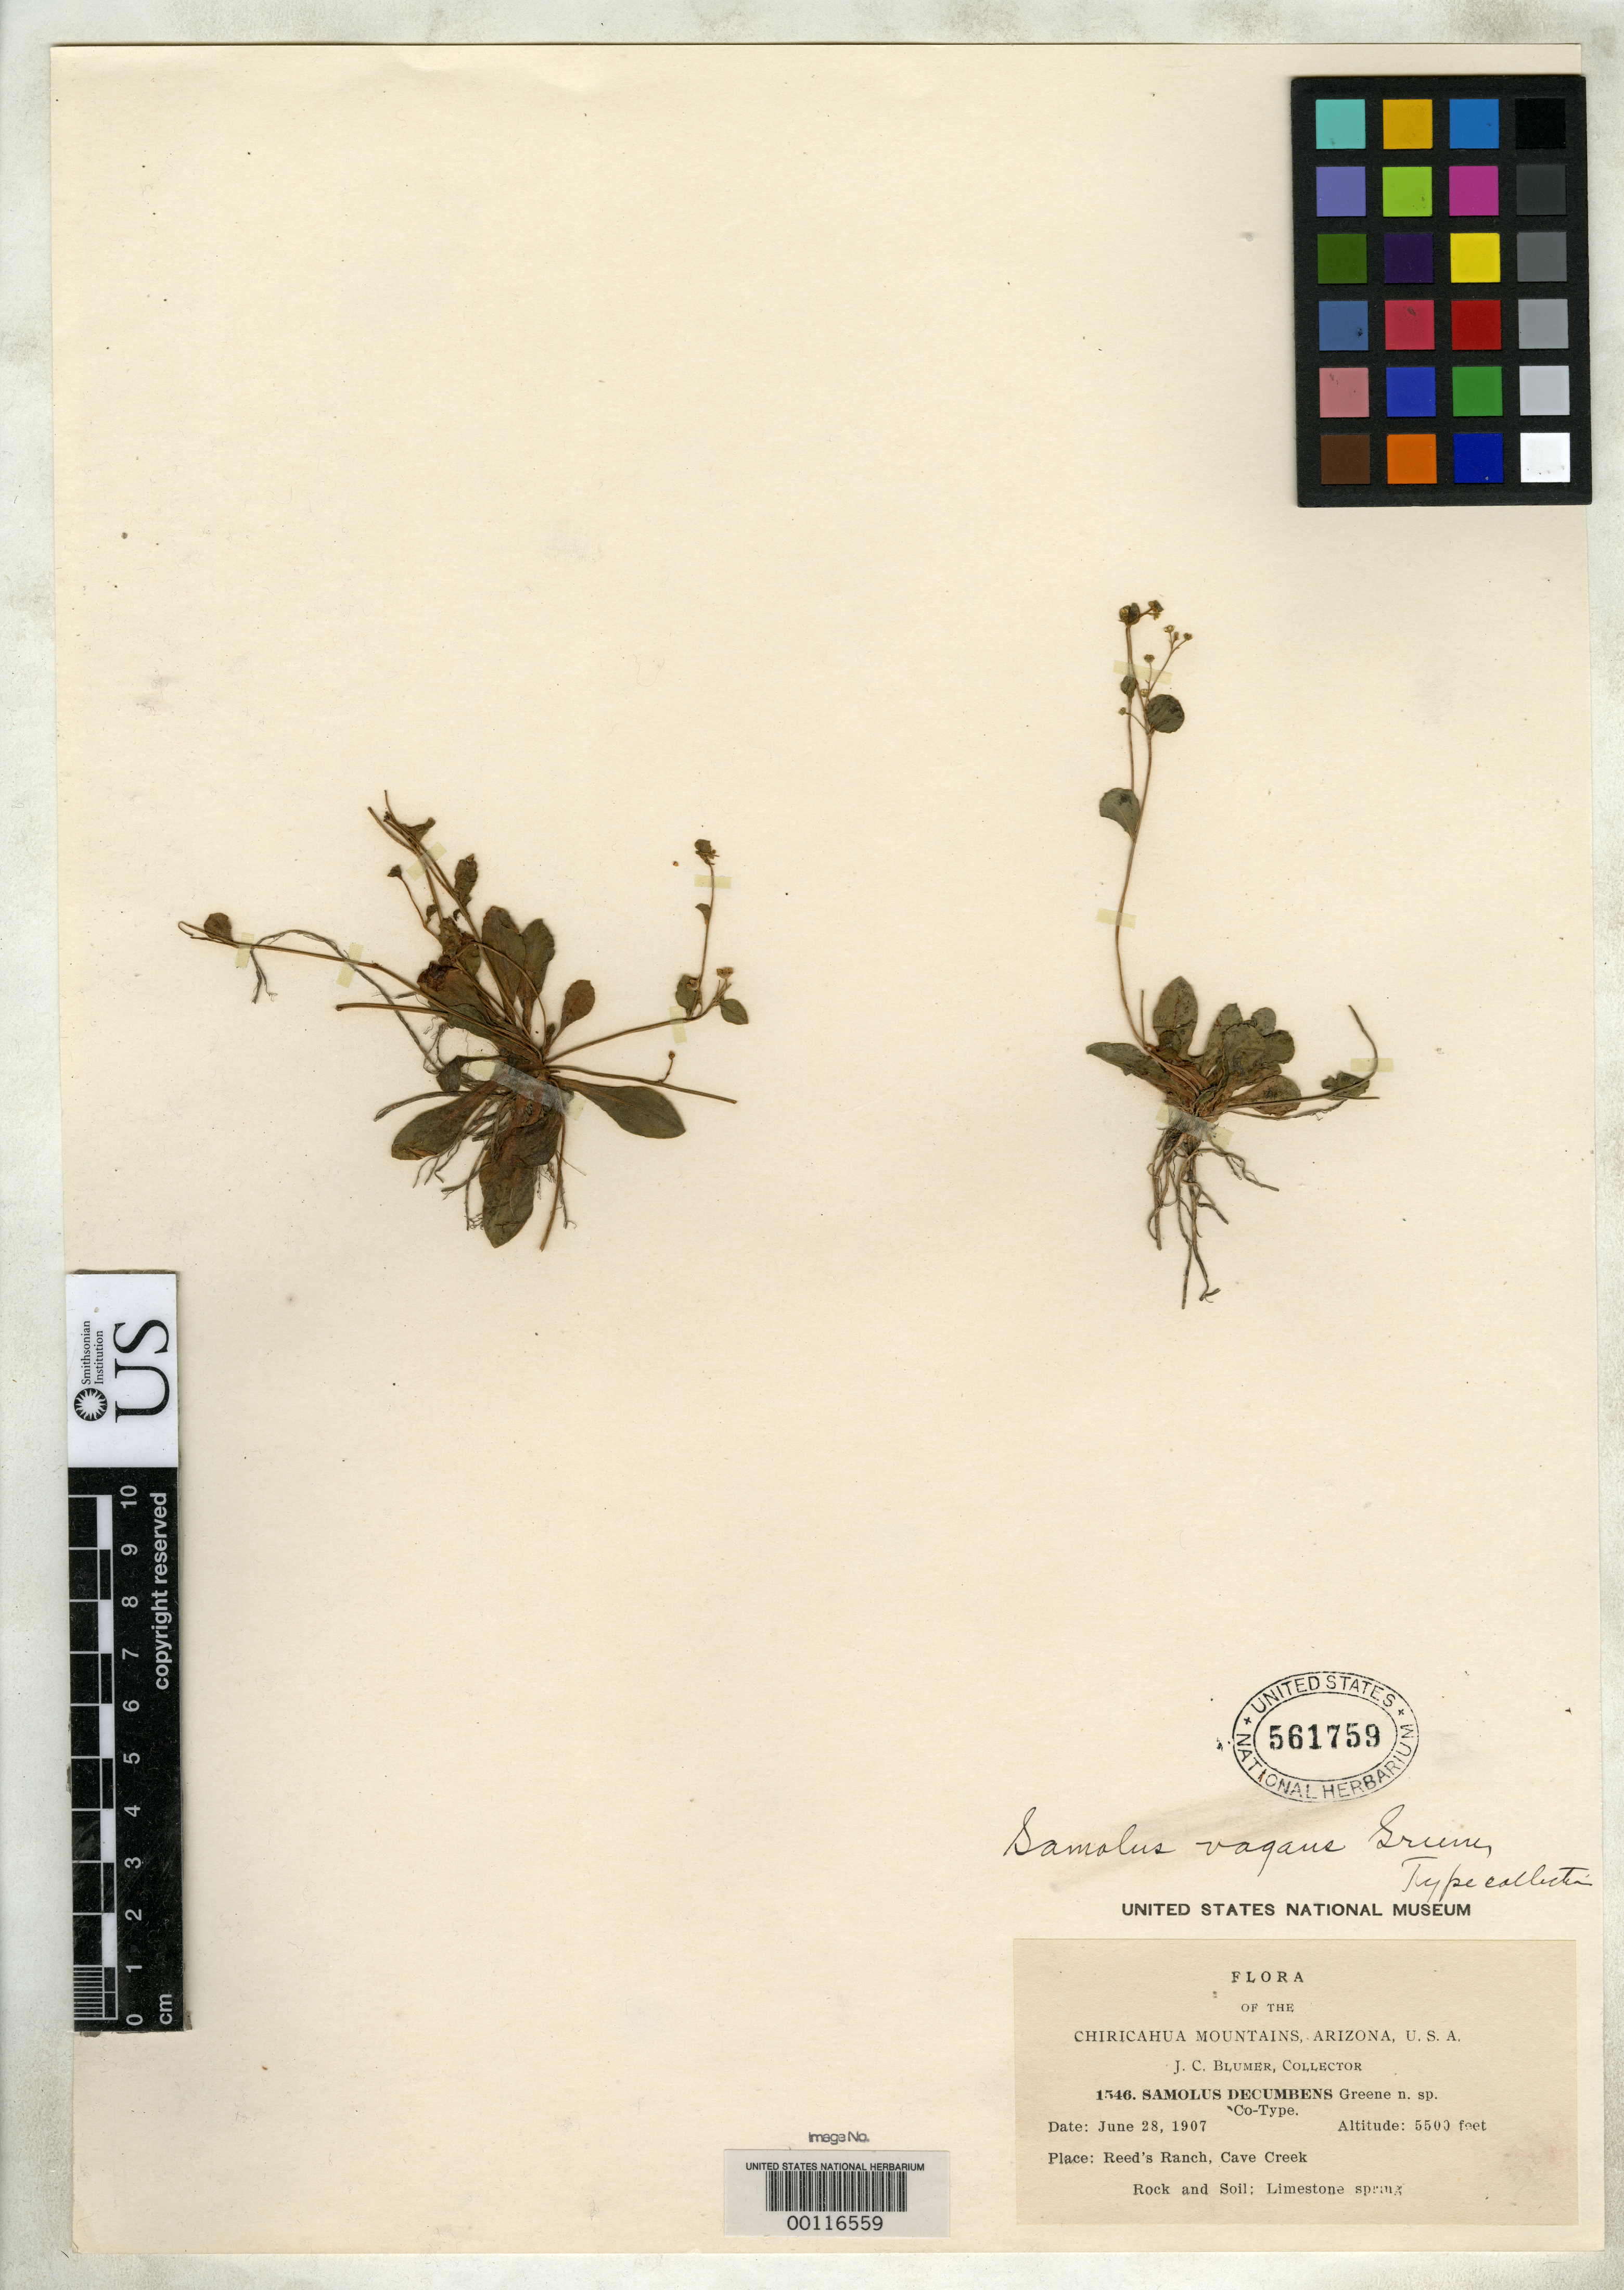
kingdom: Plantae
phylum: Tracheophyta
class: Magnoliopsida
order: Ericales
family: Primulaceae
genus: Samolus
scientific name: Samolus vagans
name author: Greene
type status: Type Fragment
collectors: J. C. Blumer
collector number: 1546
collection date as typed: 28 Jun 1907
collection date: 1907-06-28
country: United States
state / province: Arizona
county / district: Cochise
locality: Chiricahua Mts., Reed's Ranch, Cave Creek.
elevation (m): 1676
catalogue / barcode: US 561759